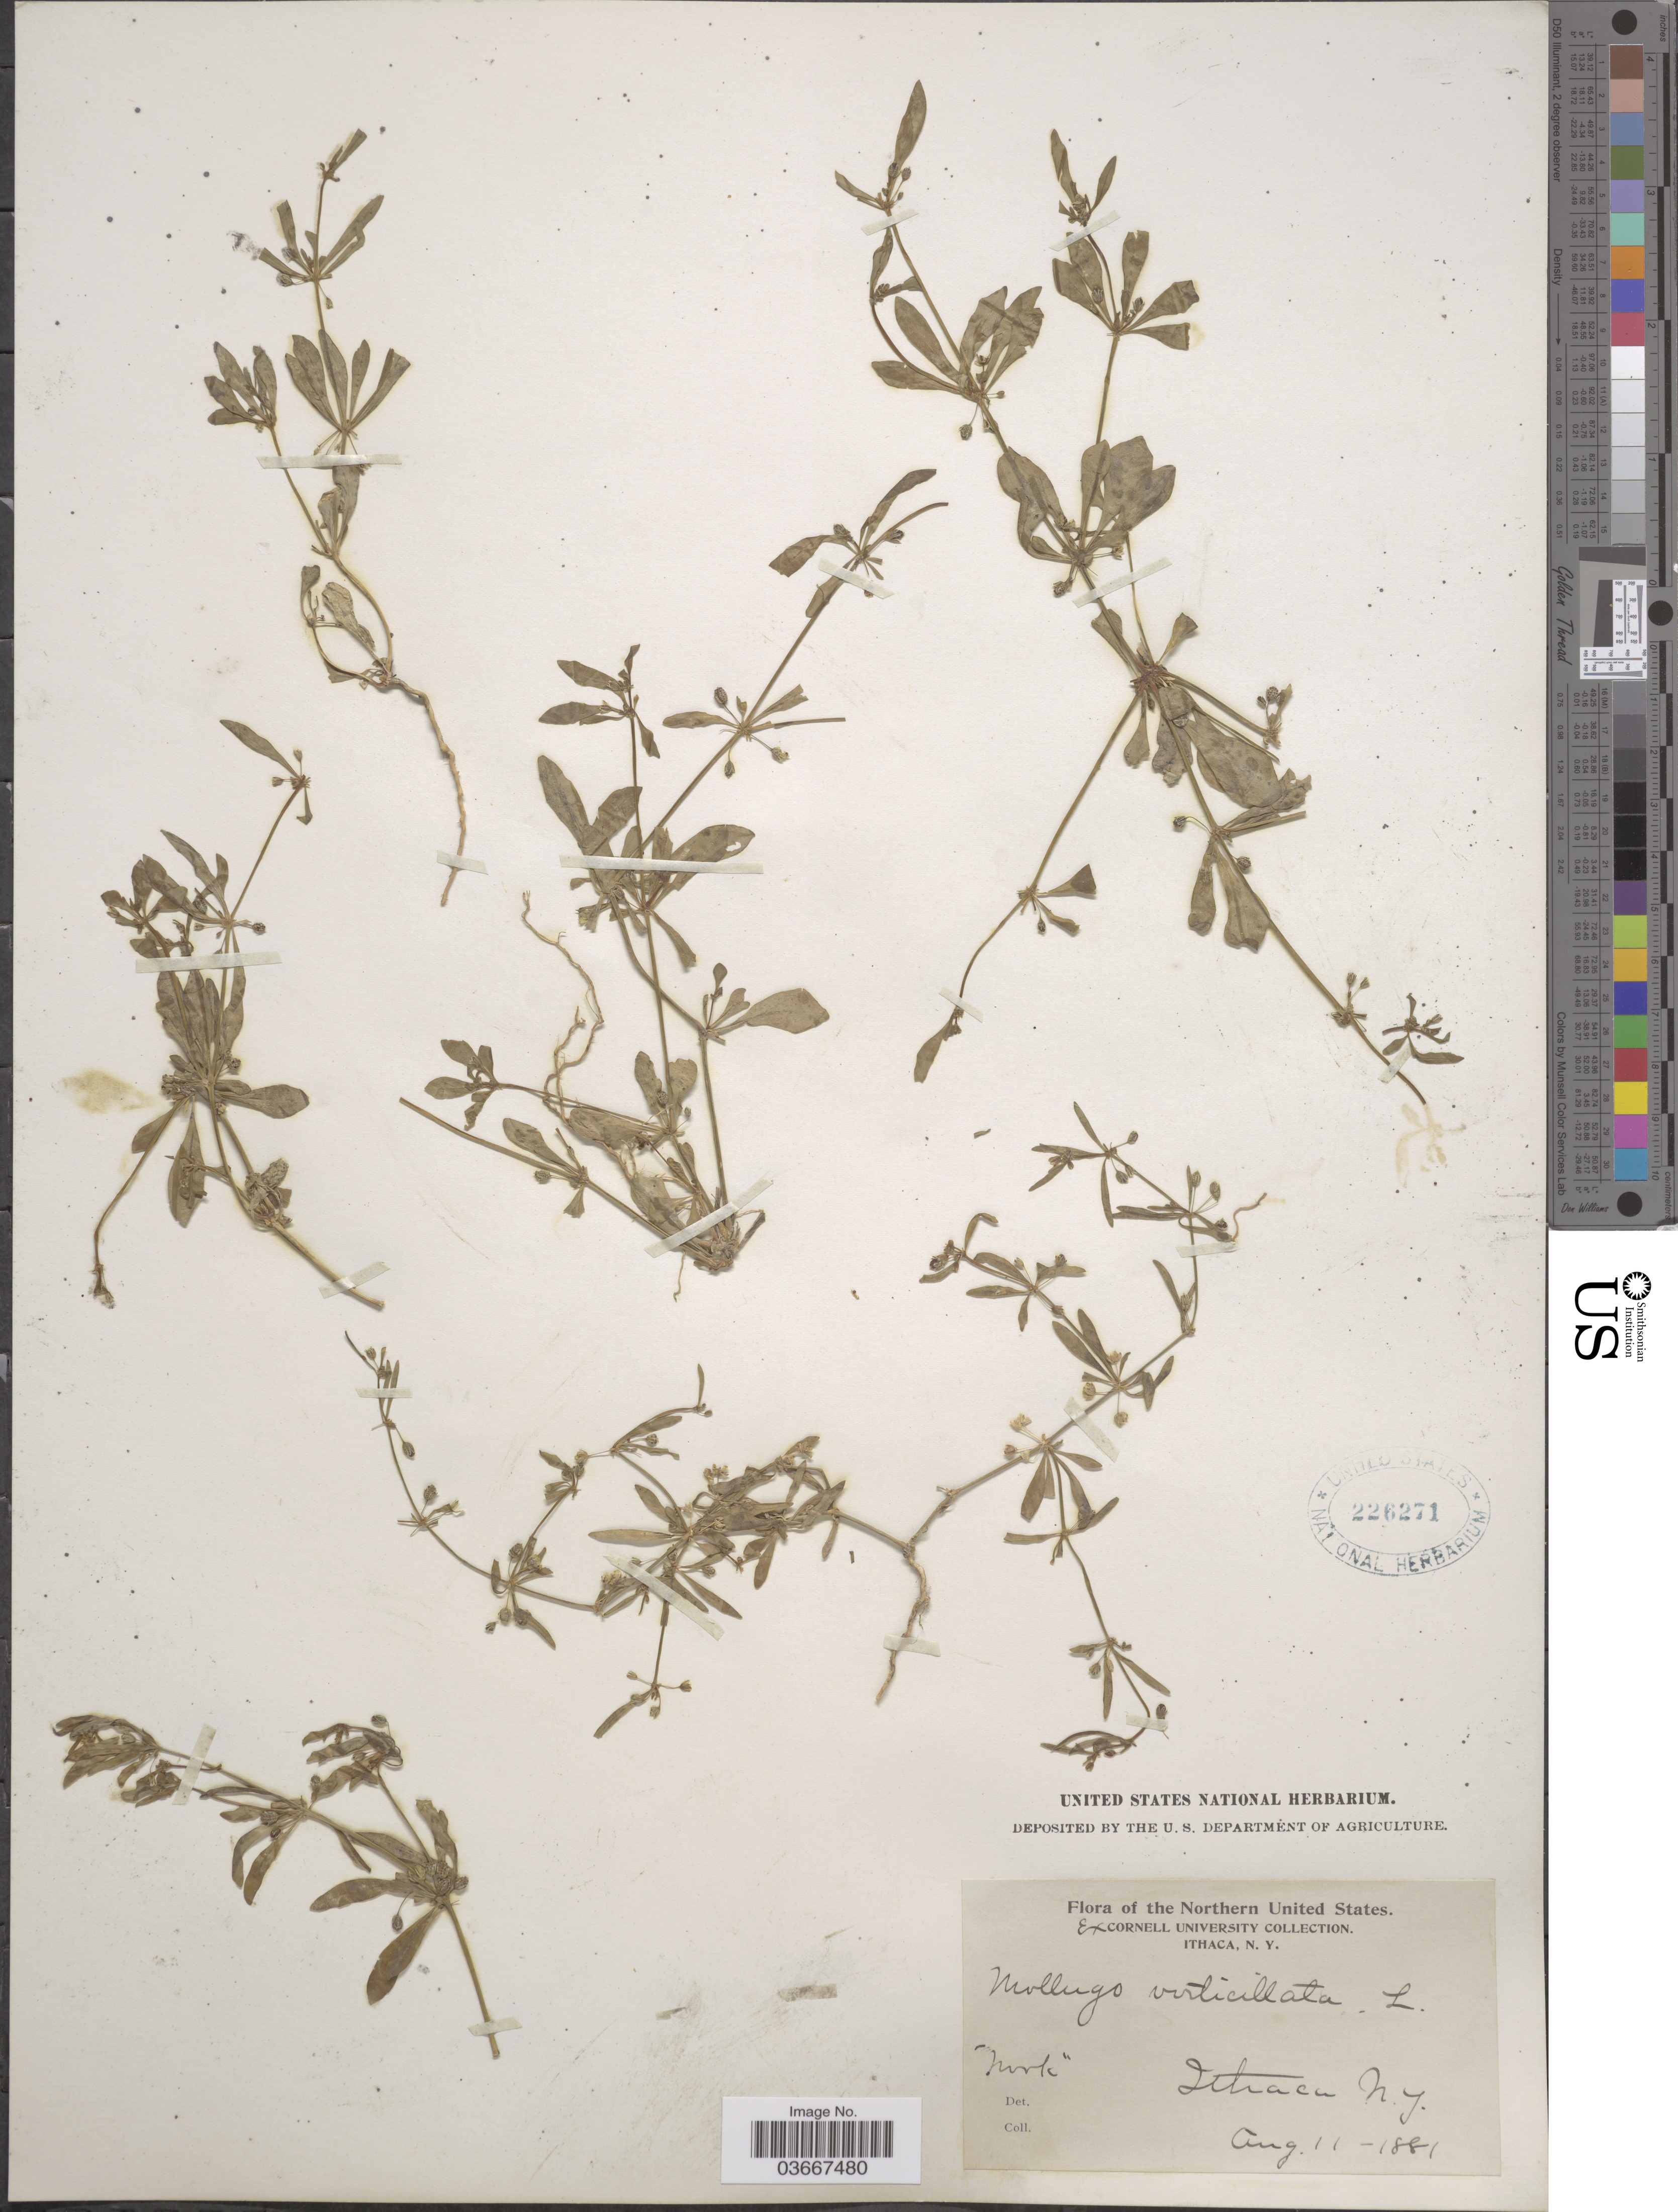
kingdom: Plantae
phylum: Tracheophyta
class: Magnoliopsida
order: Caryophyllales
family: Molluginaceae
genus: Mollugo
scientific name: Mollugo verticillata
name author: L.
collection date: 1881-08-11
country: United States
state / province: New York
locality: Northern United States. Ithaca.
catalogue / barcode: US 226271